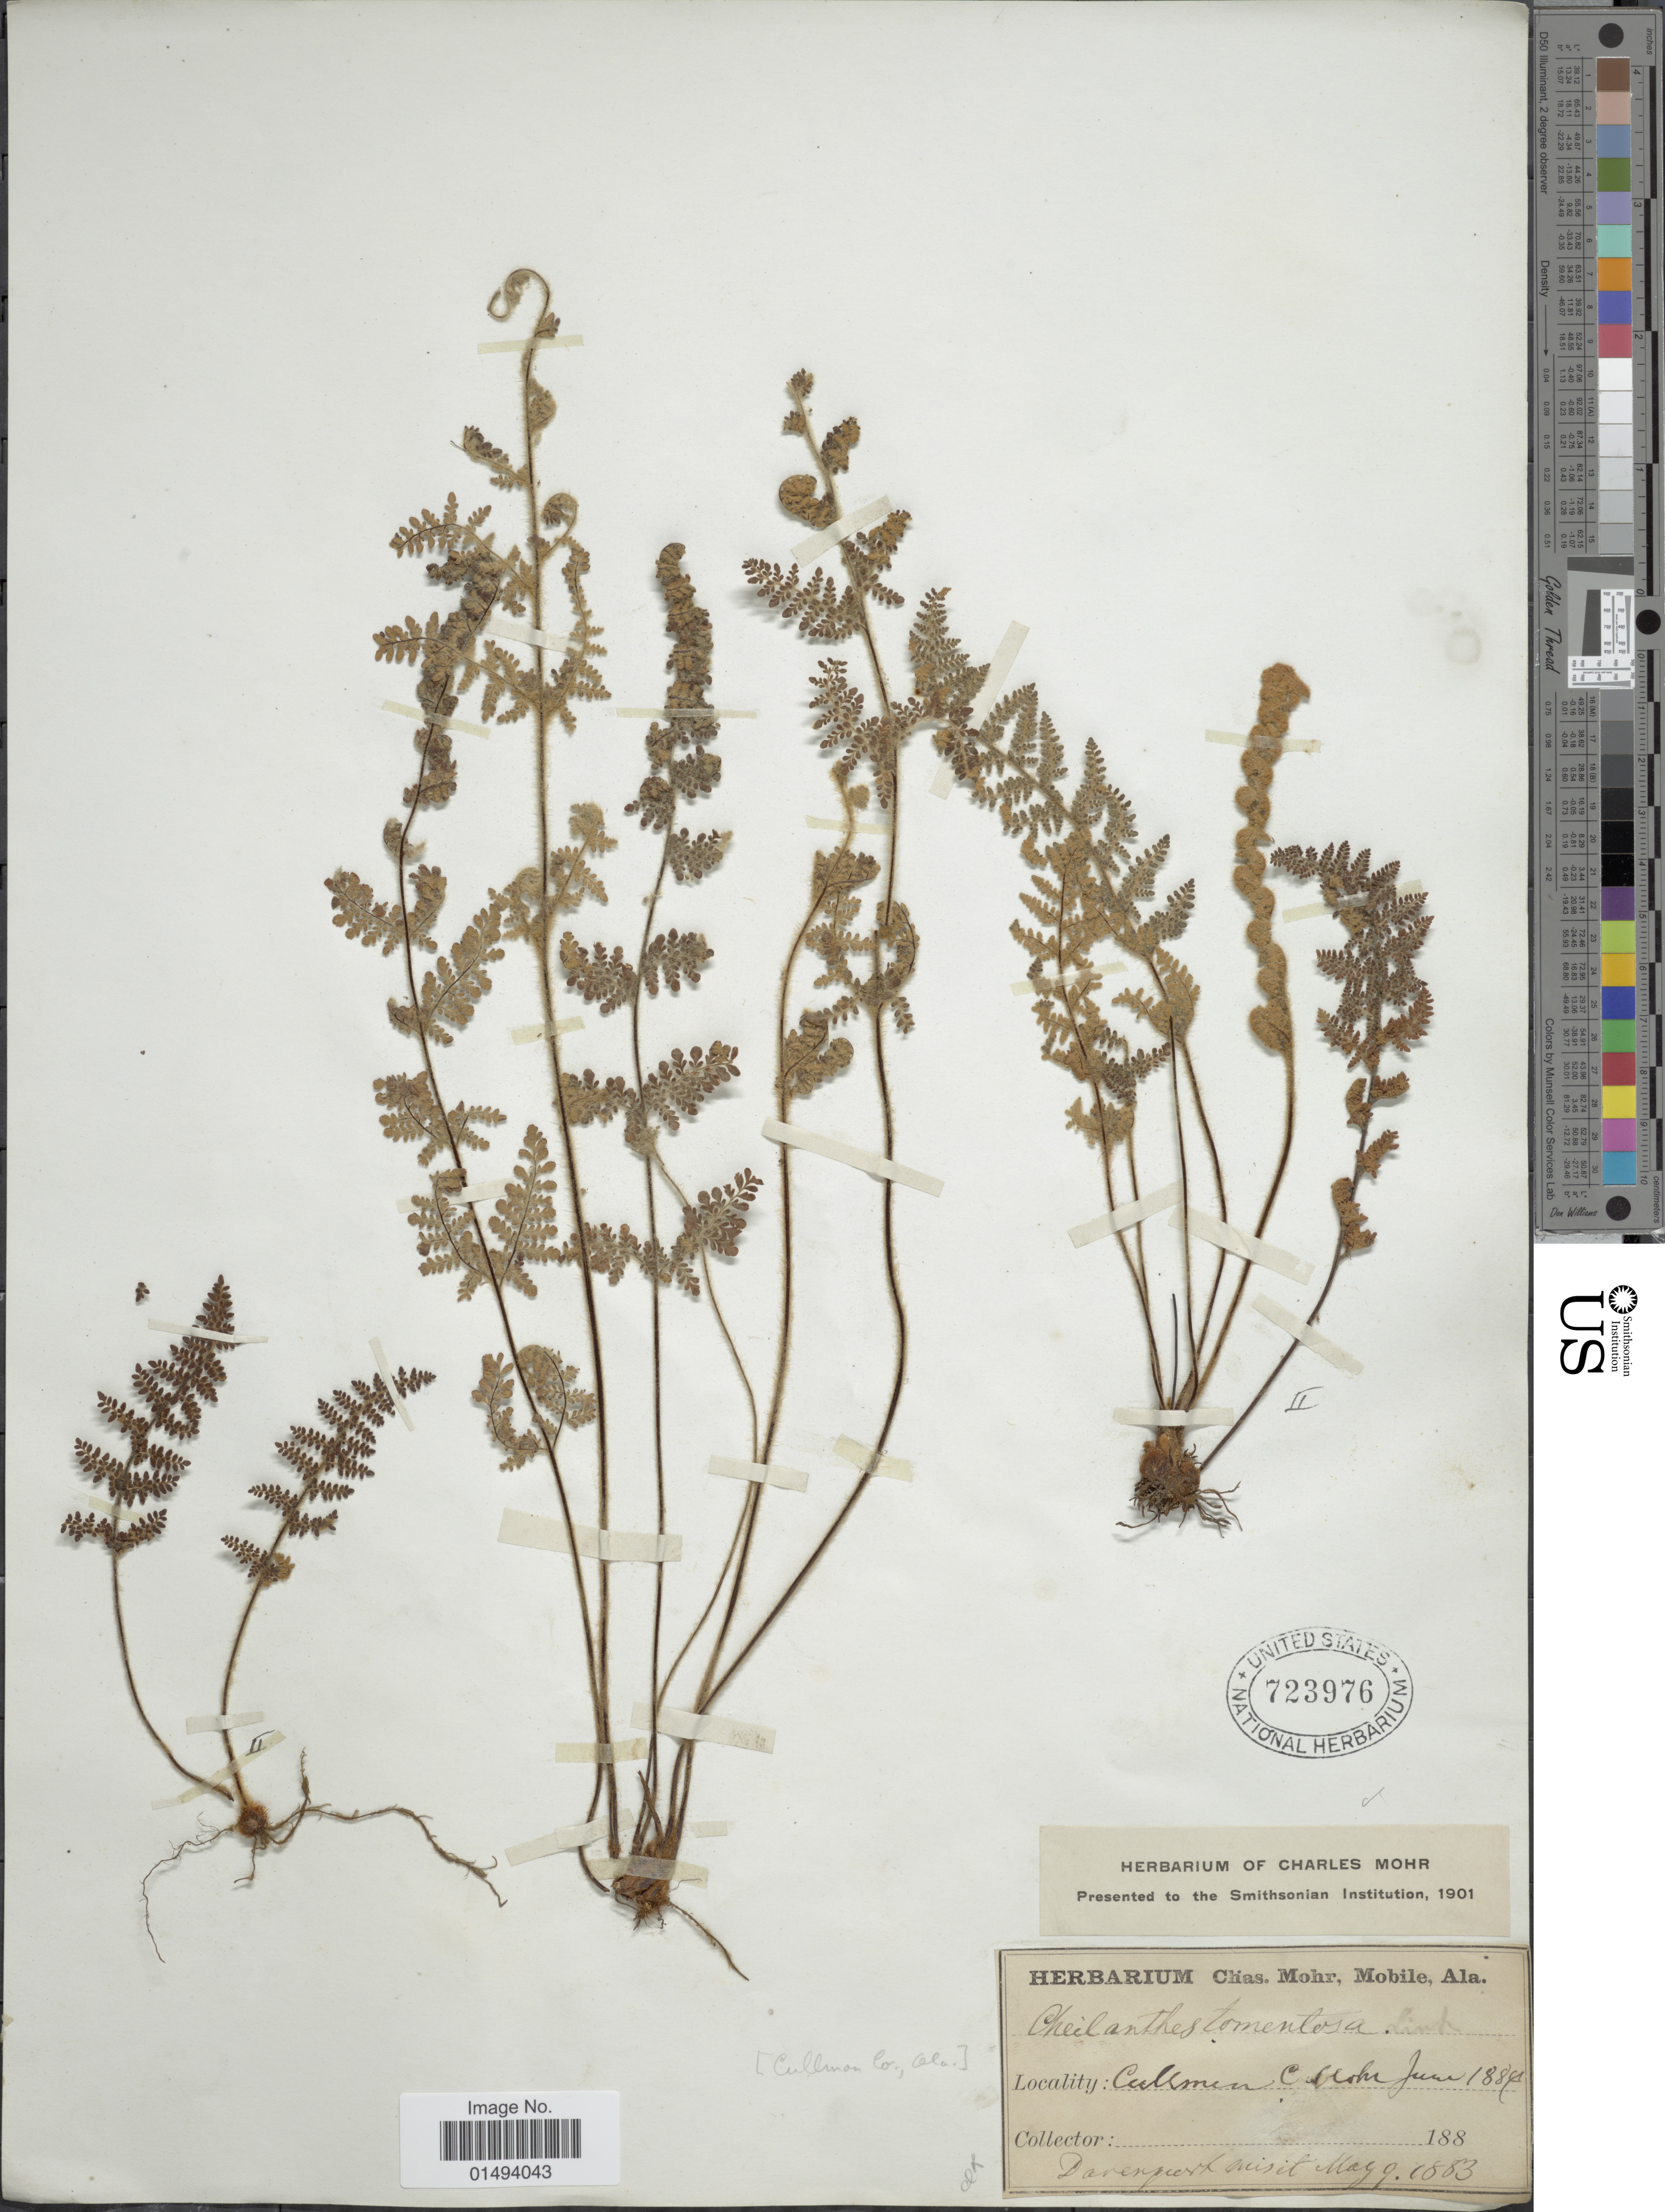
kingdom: Plantae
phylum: Tracheophyta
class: Polypodiopsida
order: Polypodiales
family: Pteridaceae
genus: Myriopteris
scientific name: Myriopteris tomentosa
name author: (Link) Fée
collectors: C. T. Mohr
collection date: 1883-05-09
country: United States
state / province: Alabama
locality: Cullman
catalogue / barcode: US 723976